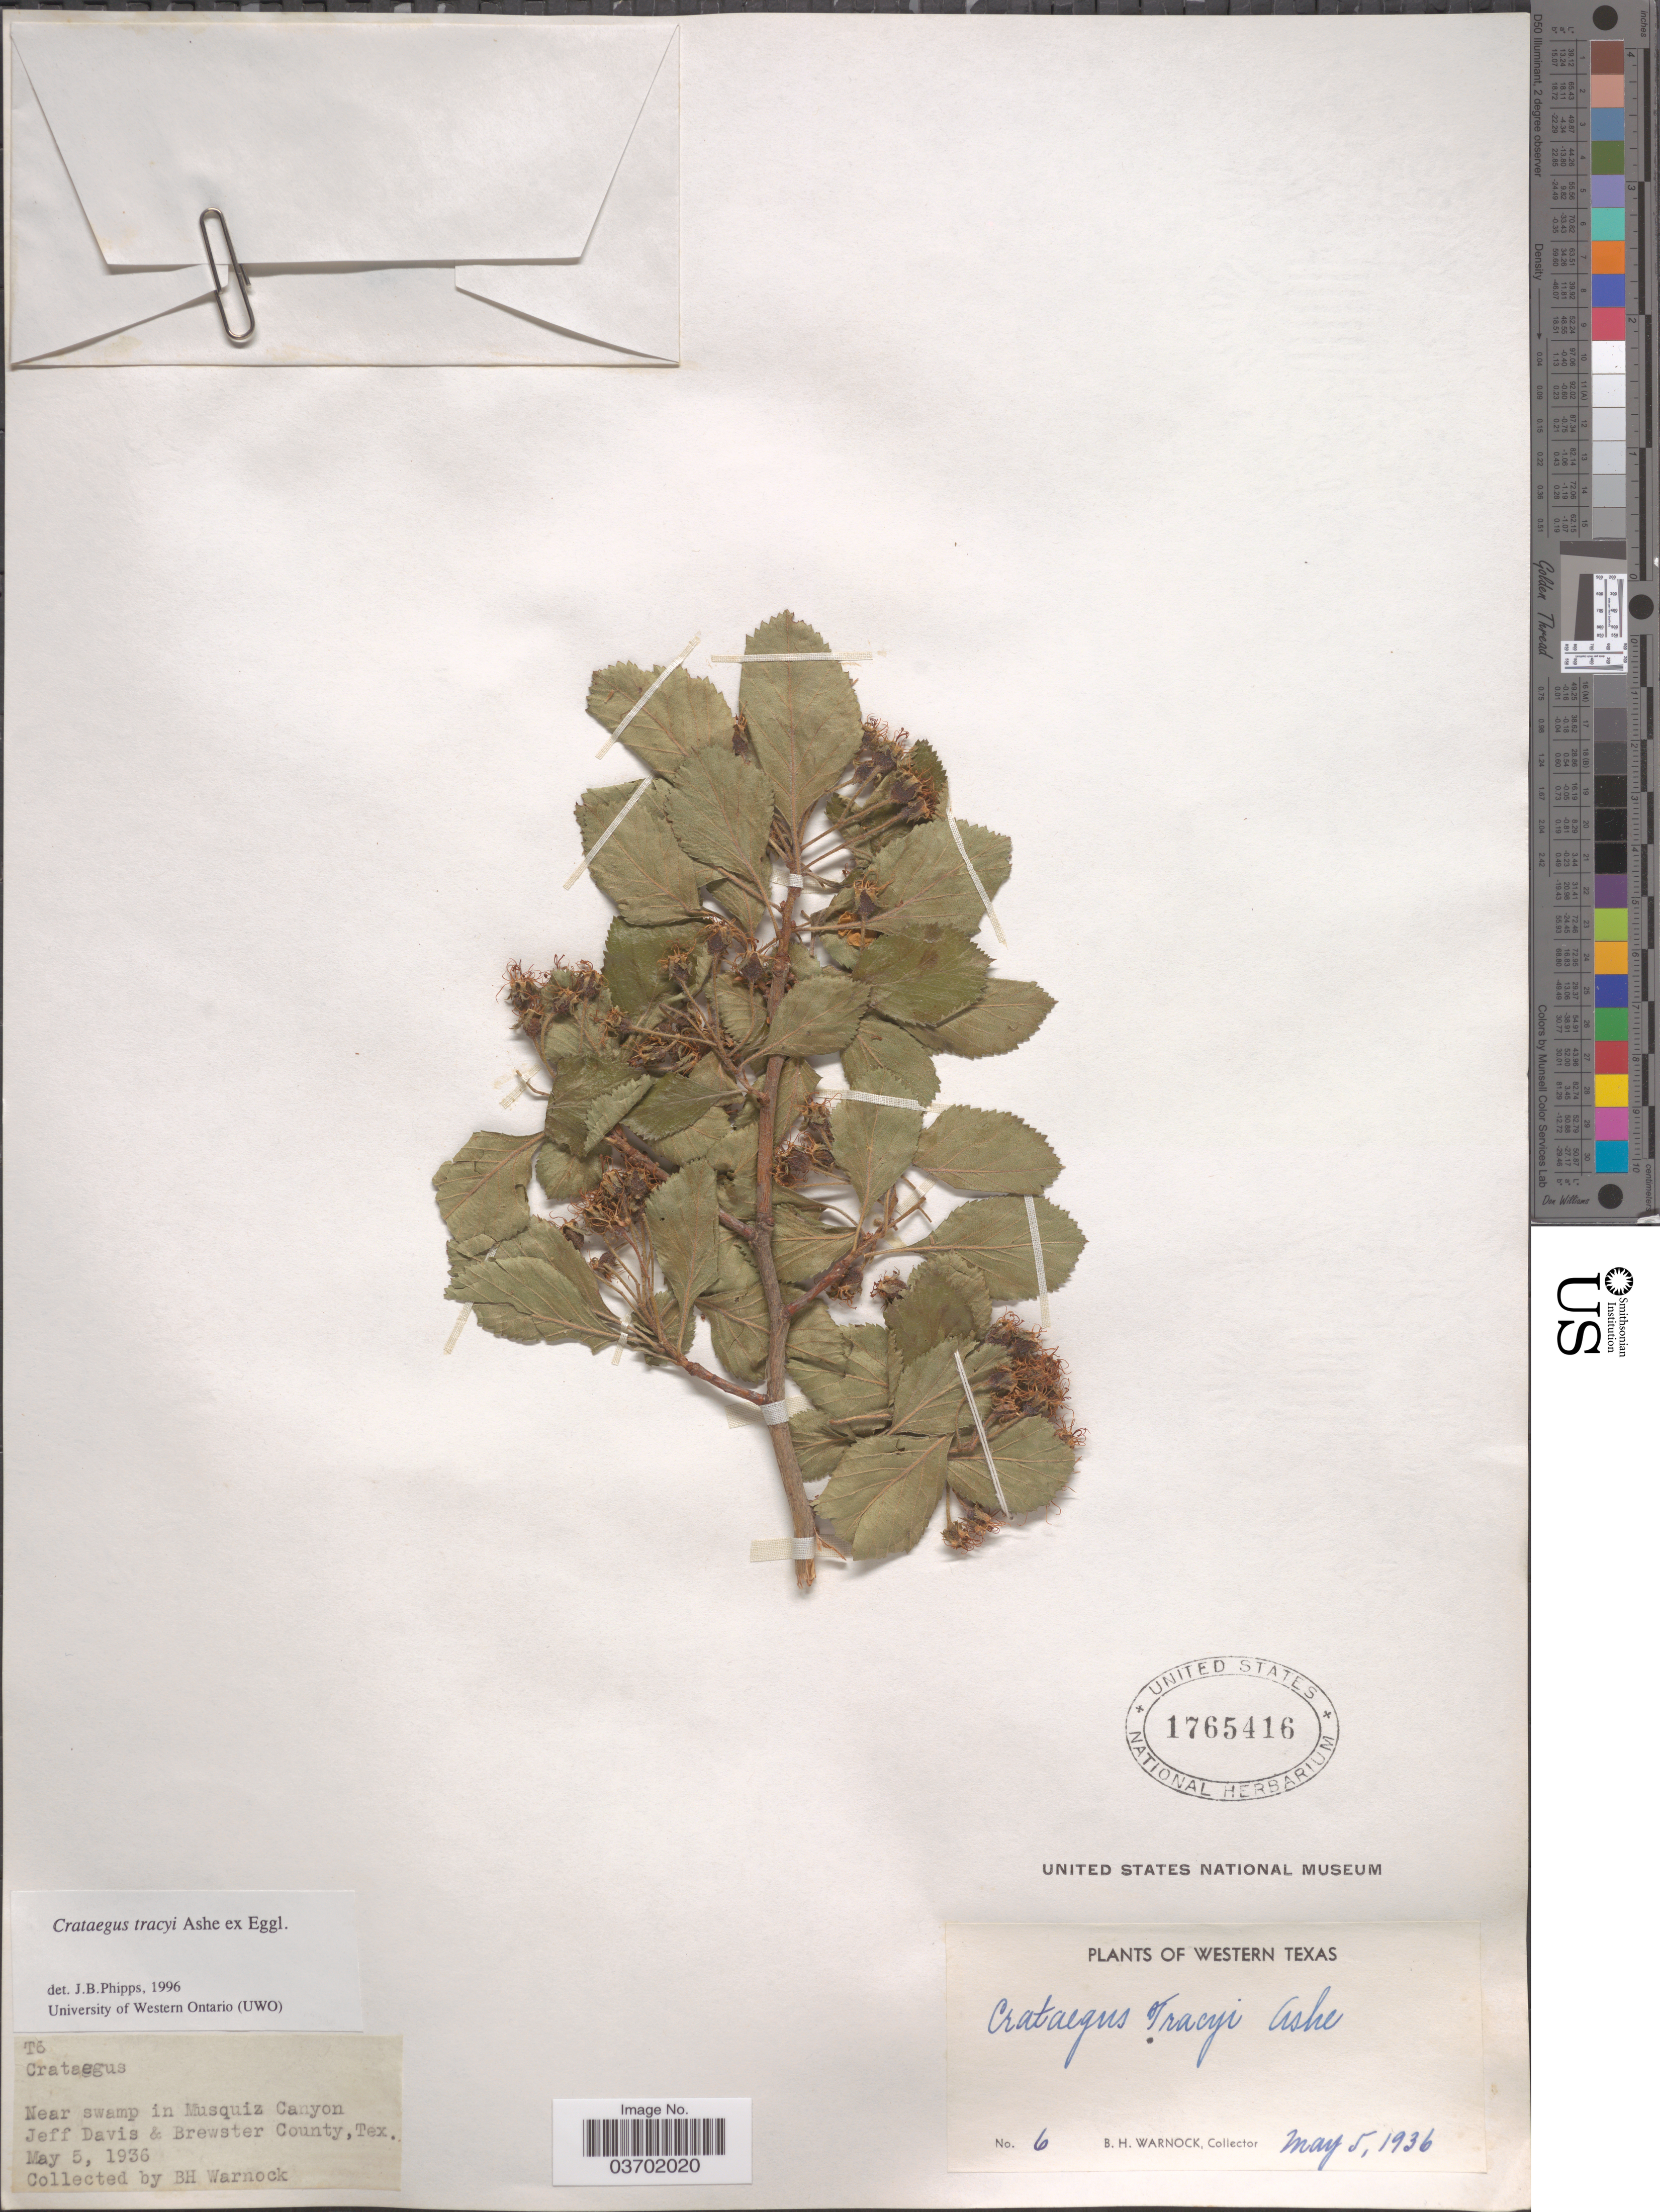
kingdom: Plantae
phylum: Tracheophyta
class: Magnoliopsida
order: Rosales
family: Rosaceae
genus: Crataegus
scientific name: Crataegus tracyi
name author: Ashe ex Eggl.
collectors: B. H. Warnock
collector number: T6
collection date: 1936-05-05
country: United States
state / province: Texas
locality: Western Texas. Near swamp in Musquiz Canyon Jeff Davis & Brewster County.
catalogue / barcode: US 1765416